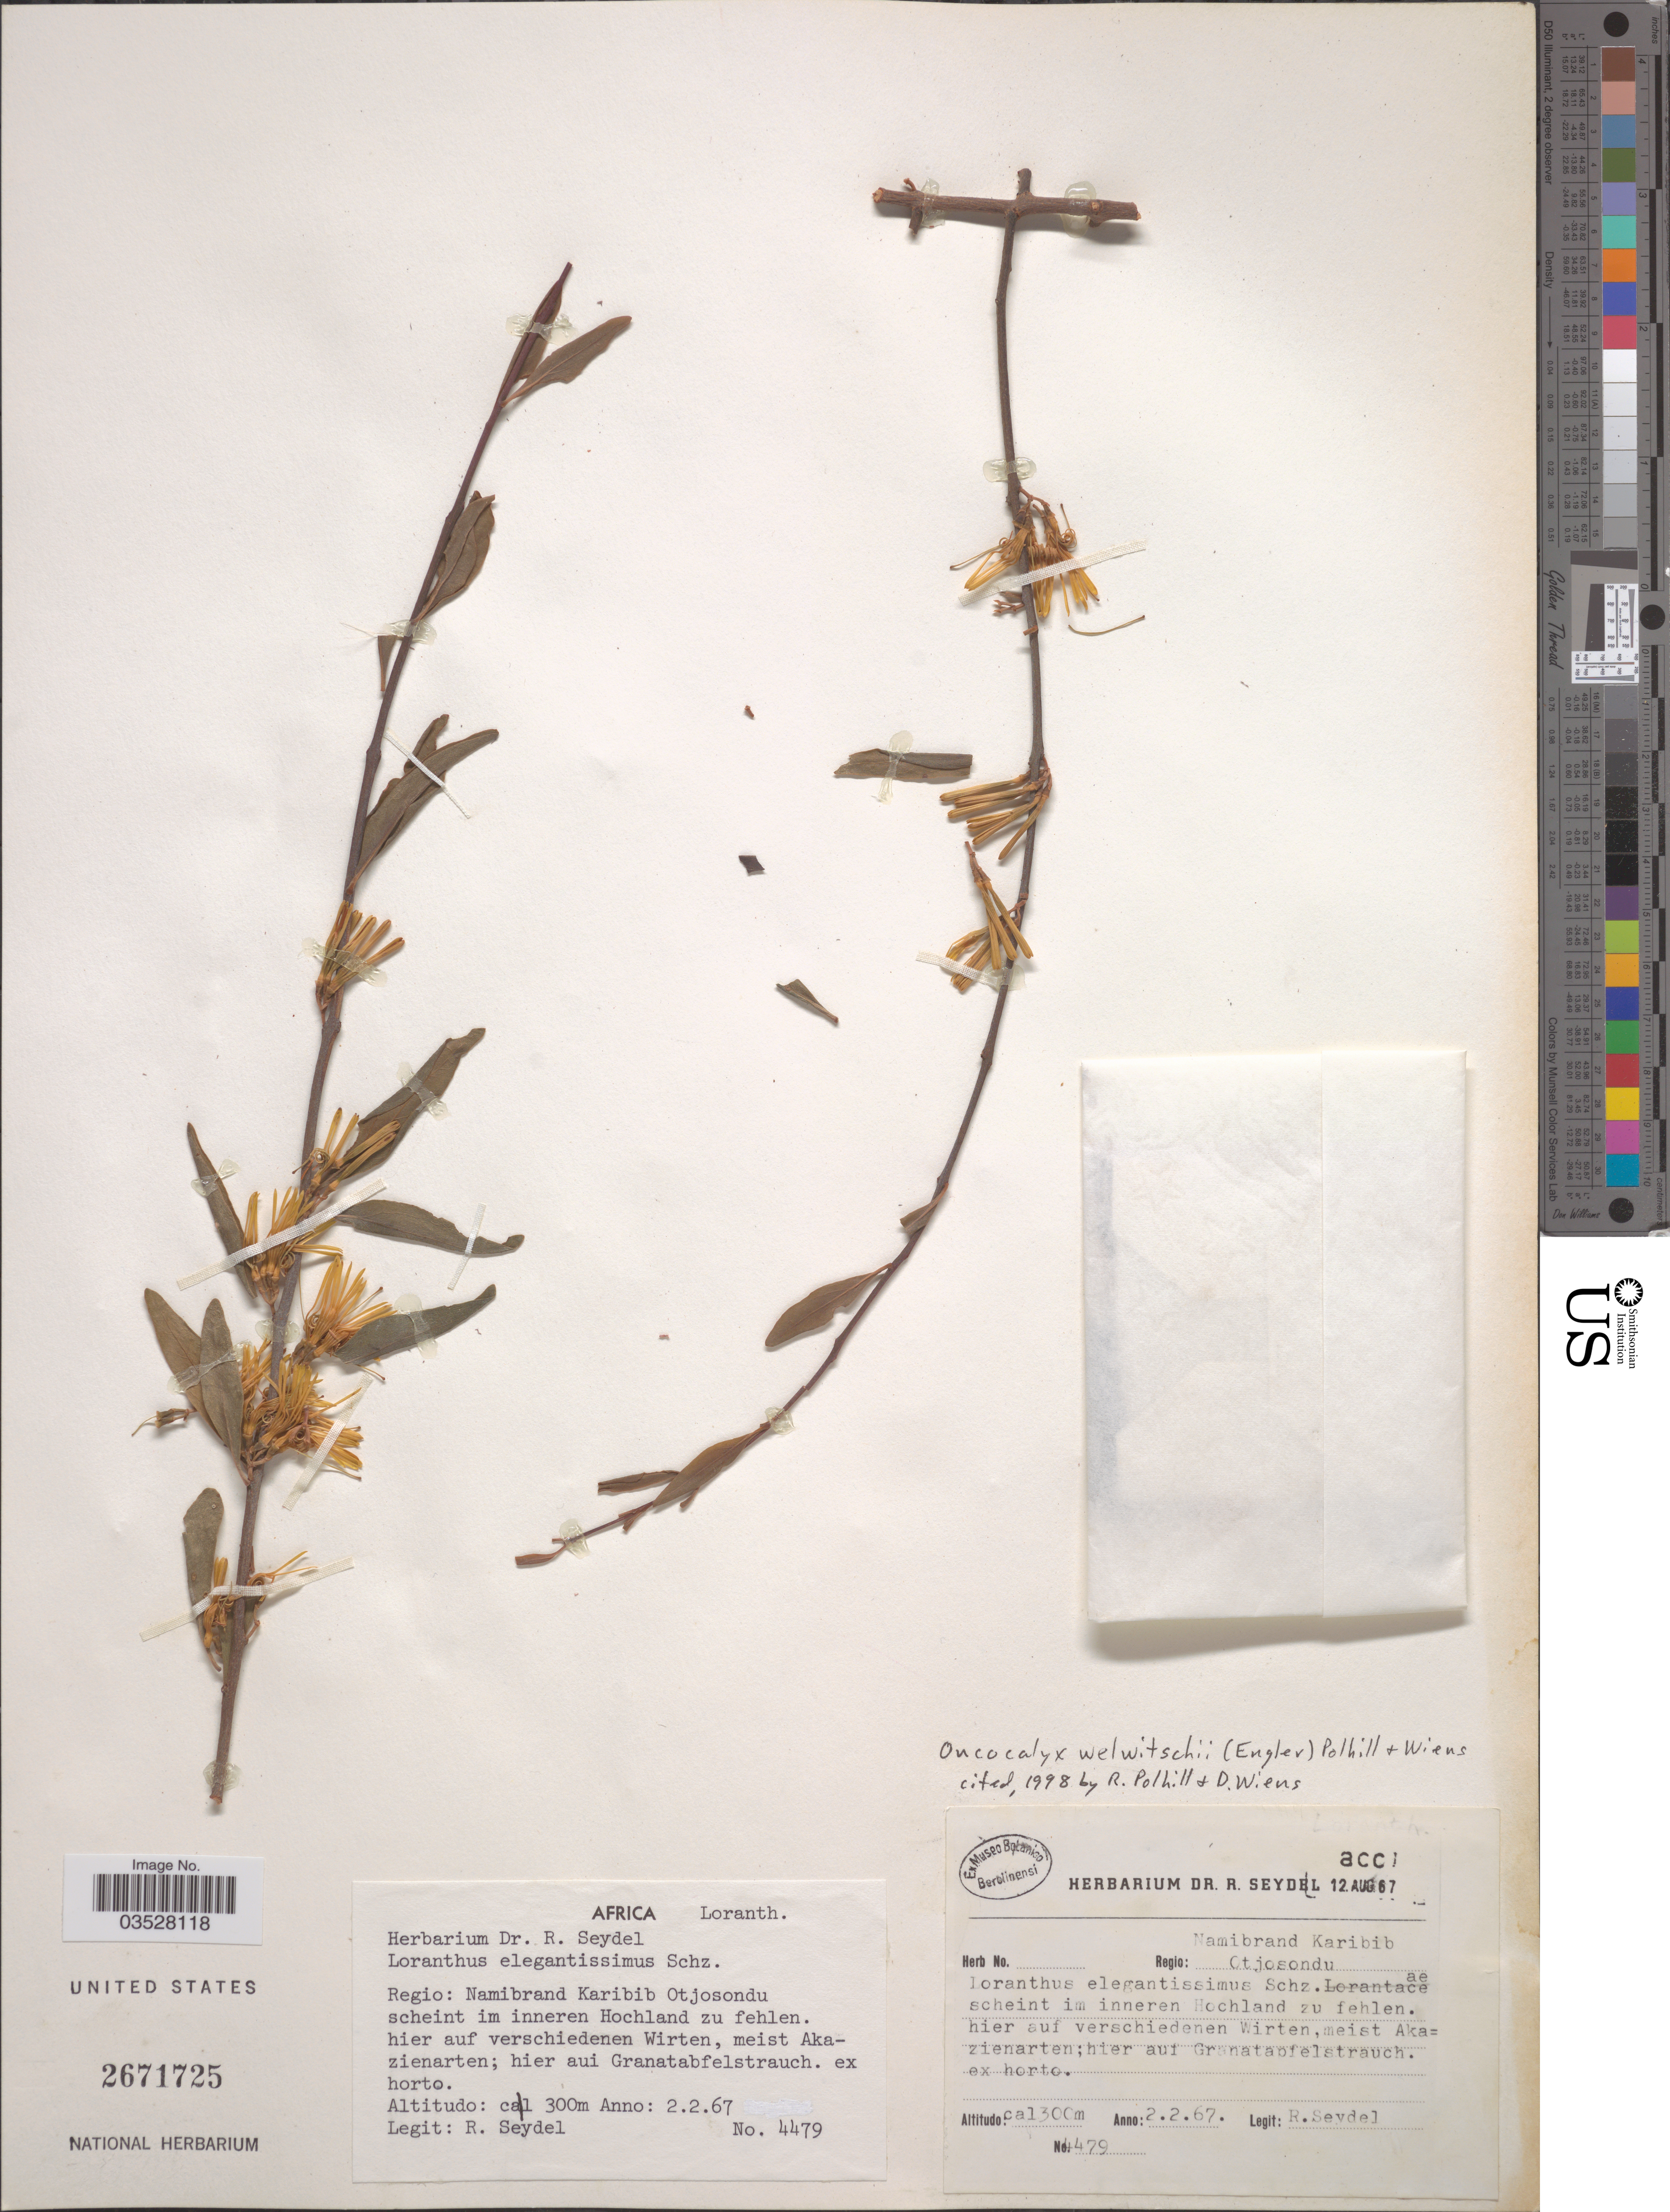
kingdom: Plantae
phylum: Tracheophyta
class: Magnoliopsida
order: Santalales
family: Loranthaceae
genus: Oncocalyx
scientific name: Oncocalyx welwitschii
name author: (Engl.) Wiens & Polhill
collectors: R. Seydel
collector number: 4479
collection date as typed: Transcribed d/m/y: 2/2/67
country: Namibia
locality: Africa. Regio: Namibrand Karibib Otjosondu scheint im inneren Hochland zu fehlen.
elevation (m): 1300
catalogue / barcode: US 2671725